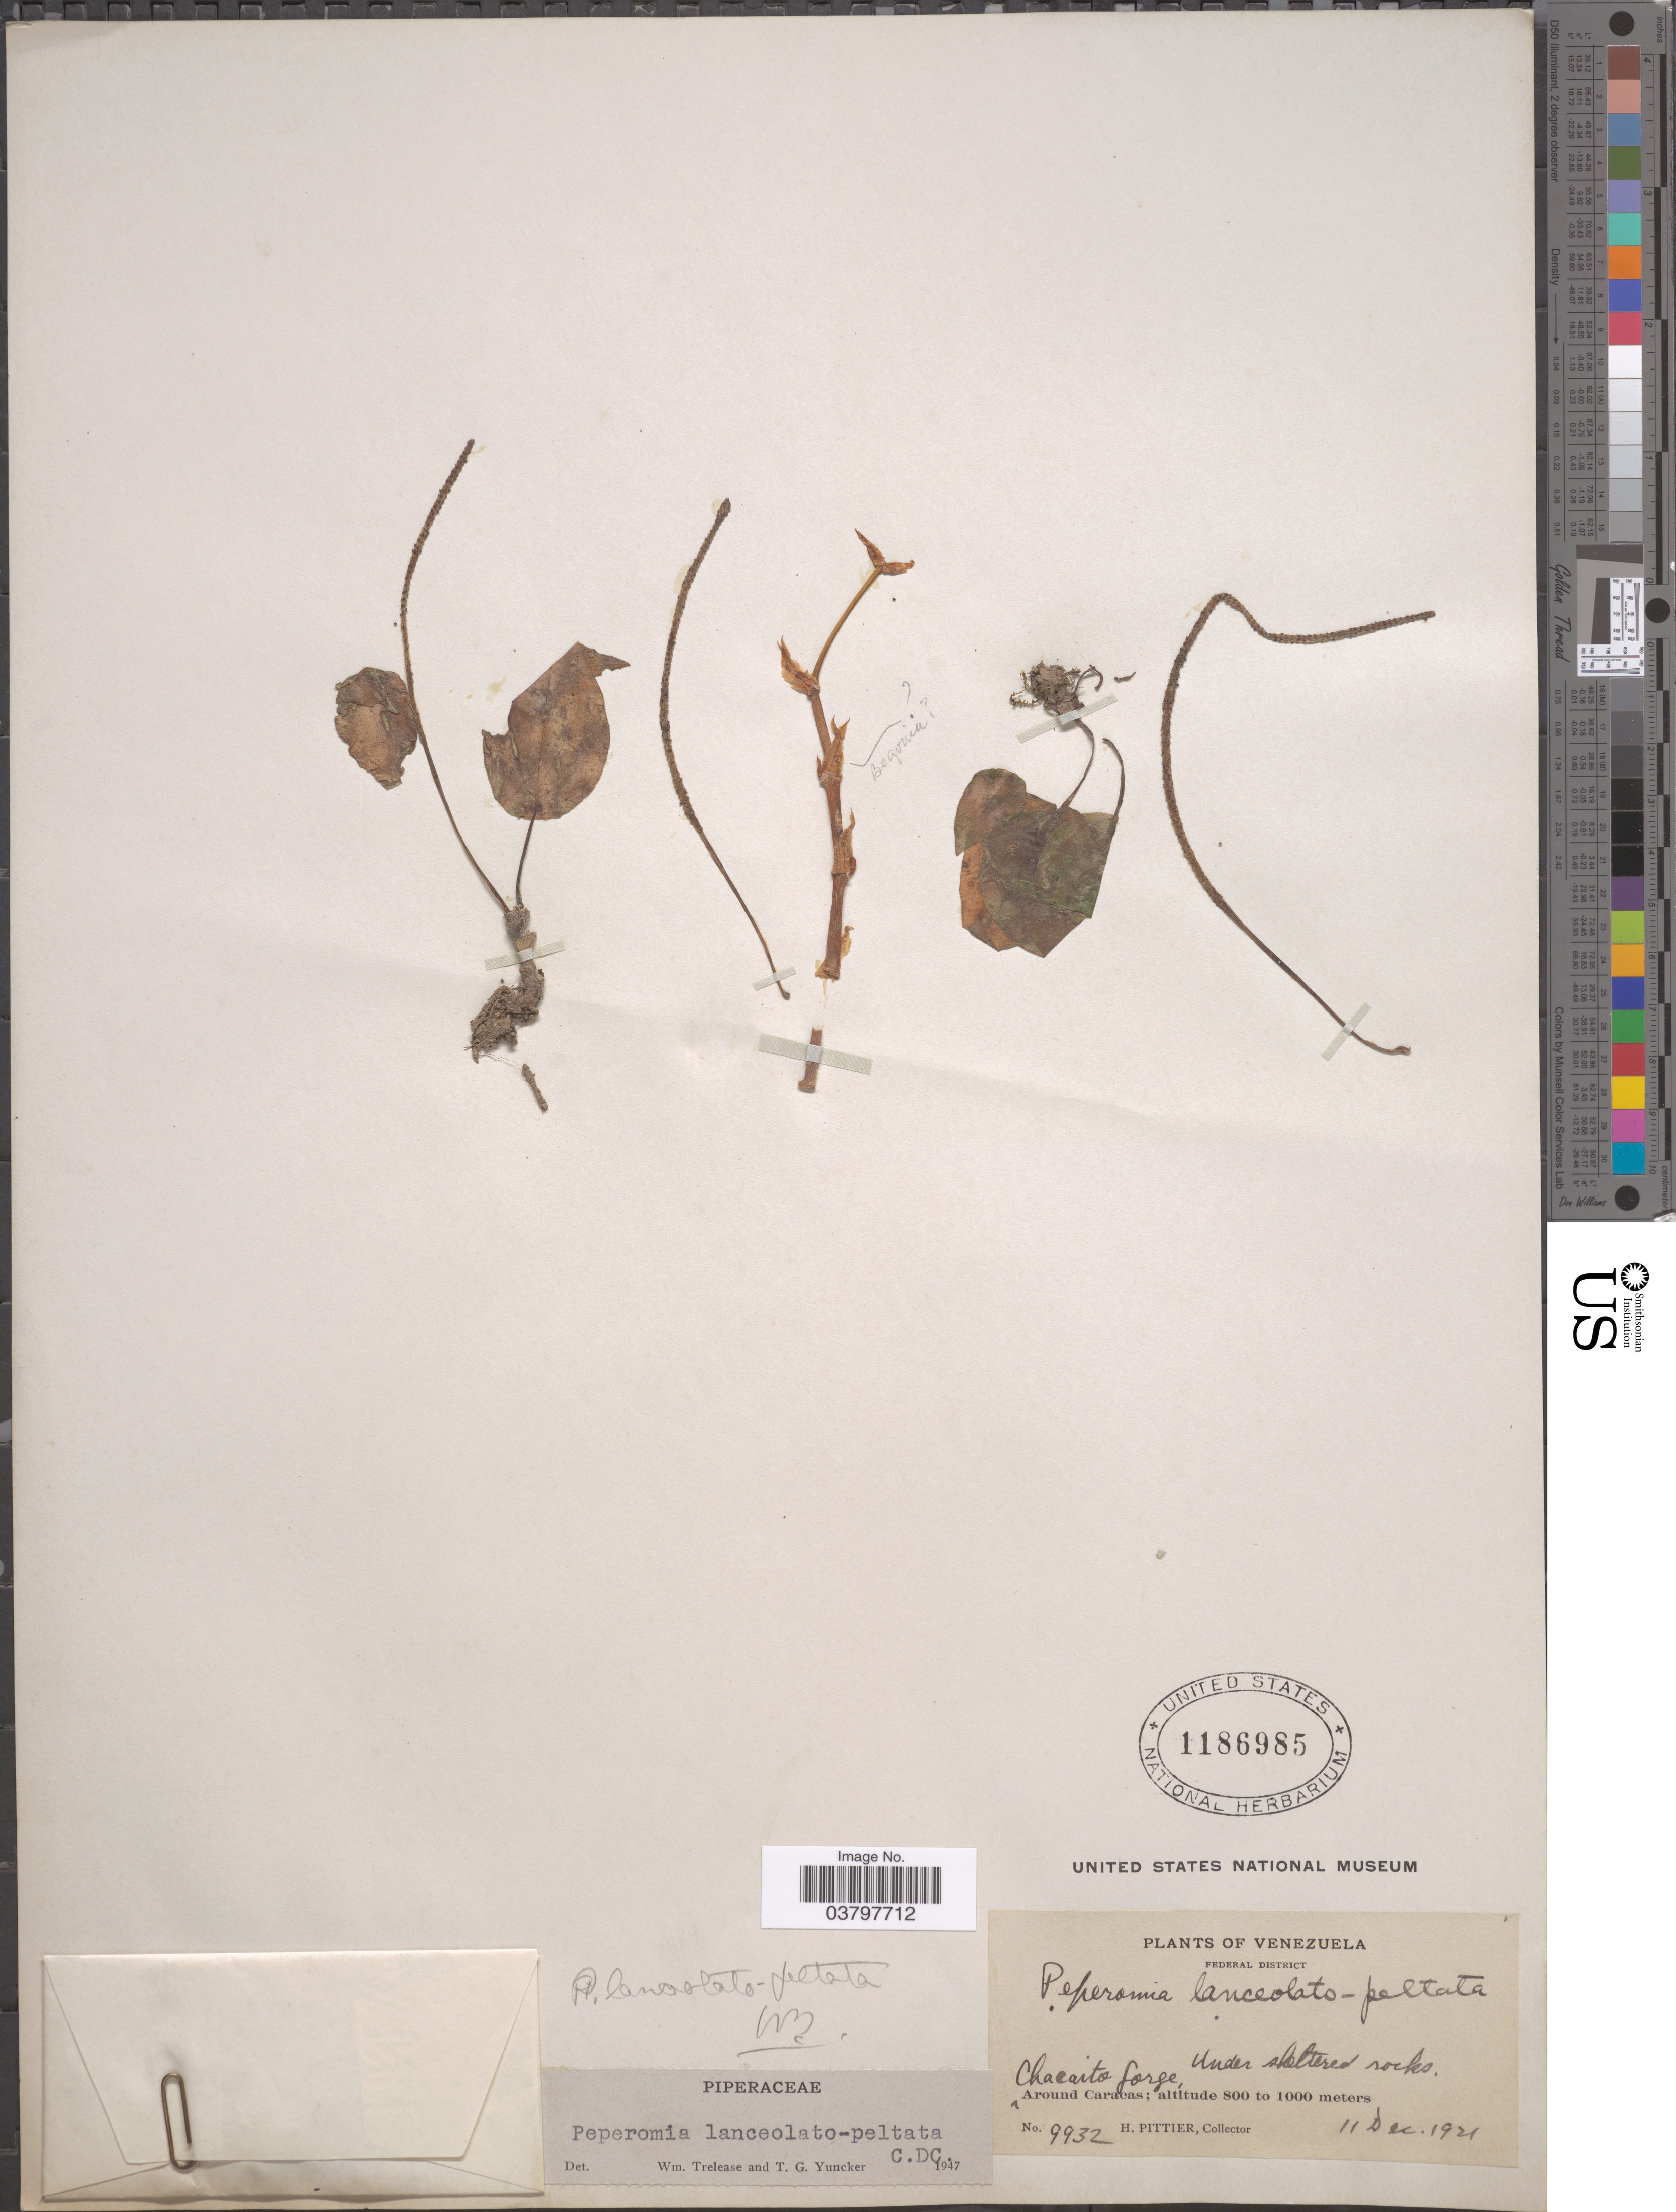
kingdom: Plantae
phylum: Tracheophyta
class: Magnoliopsida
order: Piperales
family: Piperaceae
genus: Peperomia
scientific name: Peperomia lanceolatopeltata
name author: C. DC.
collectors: H. F. Pittier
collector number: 9932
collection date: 1921-12-11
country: Venezuela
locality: Federal District. Chacaito Gorge, Around Caracas.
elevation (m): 800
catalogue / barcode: US 1186985